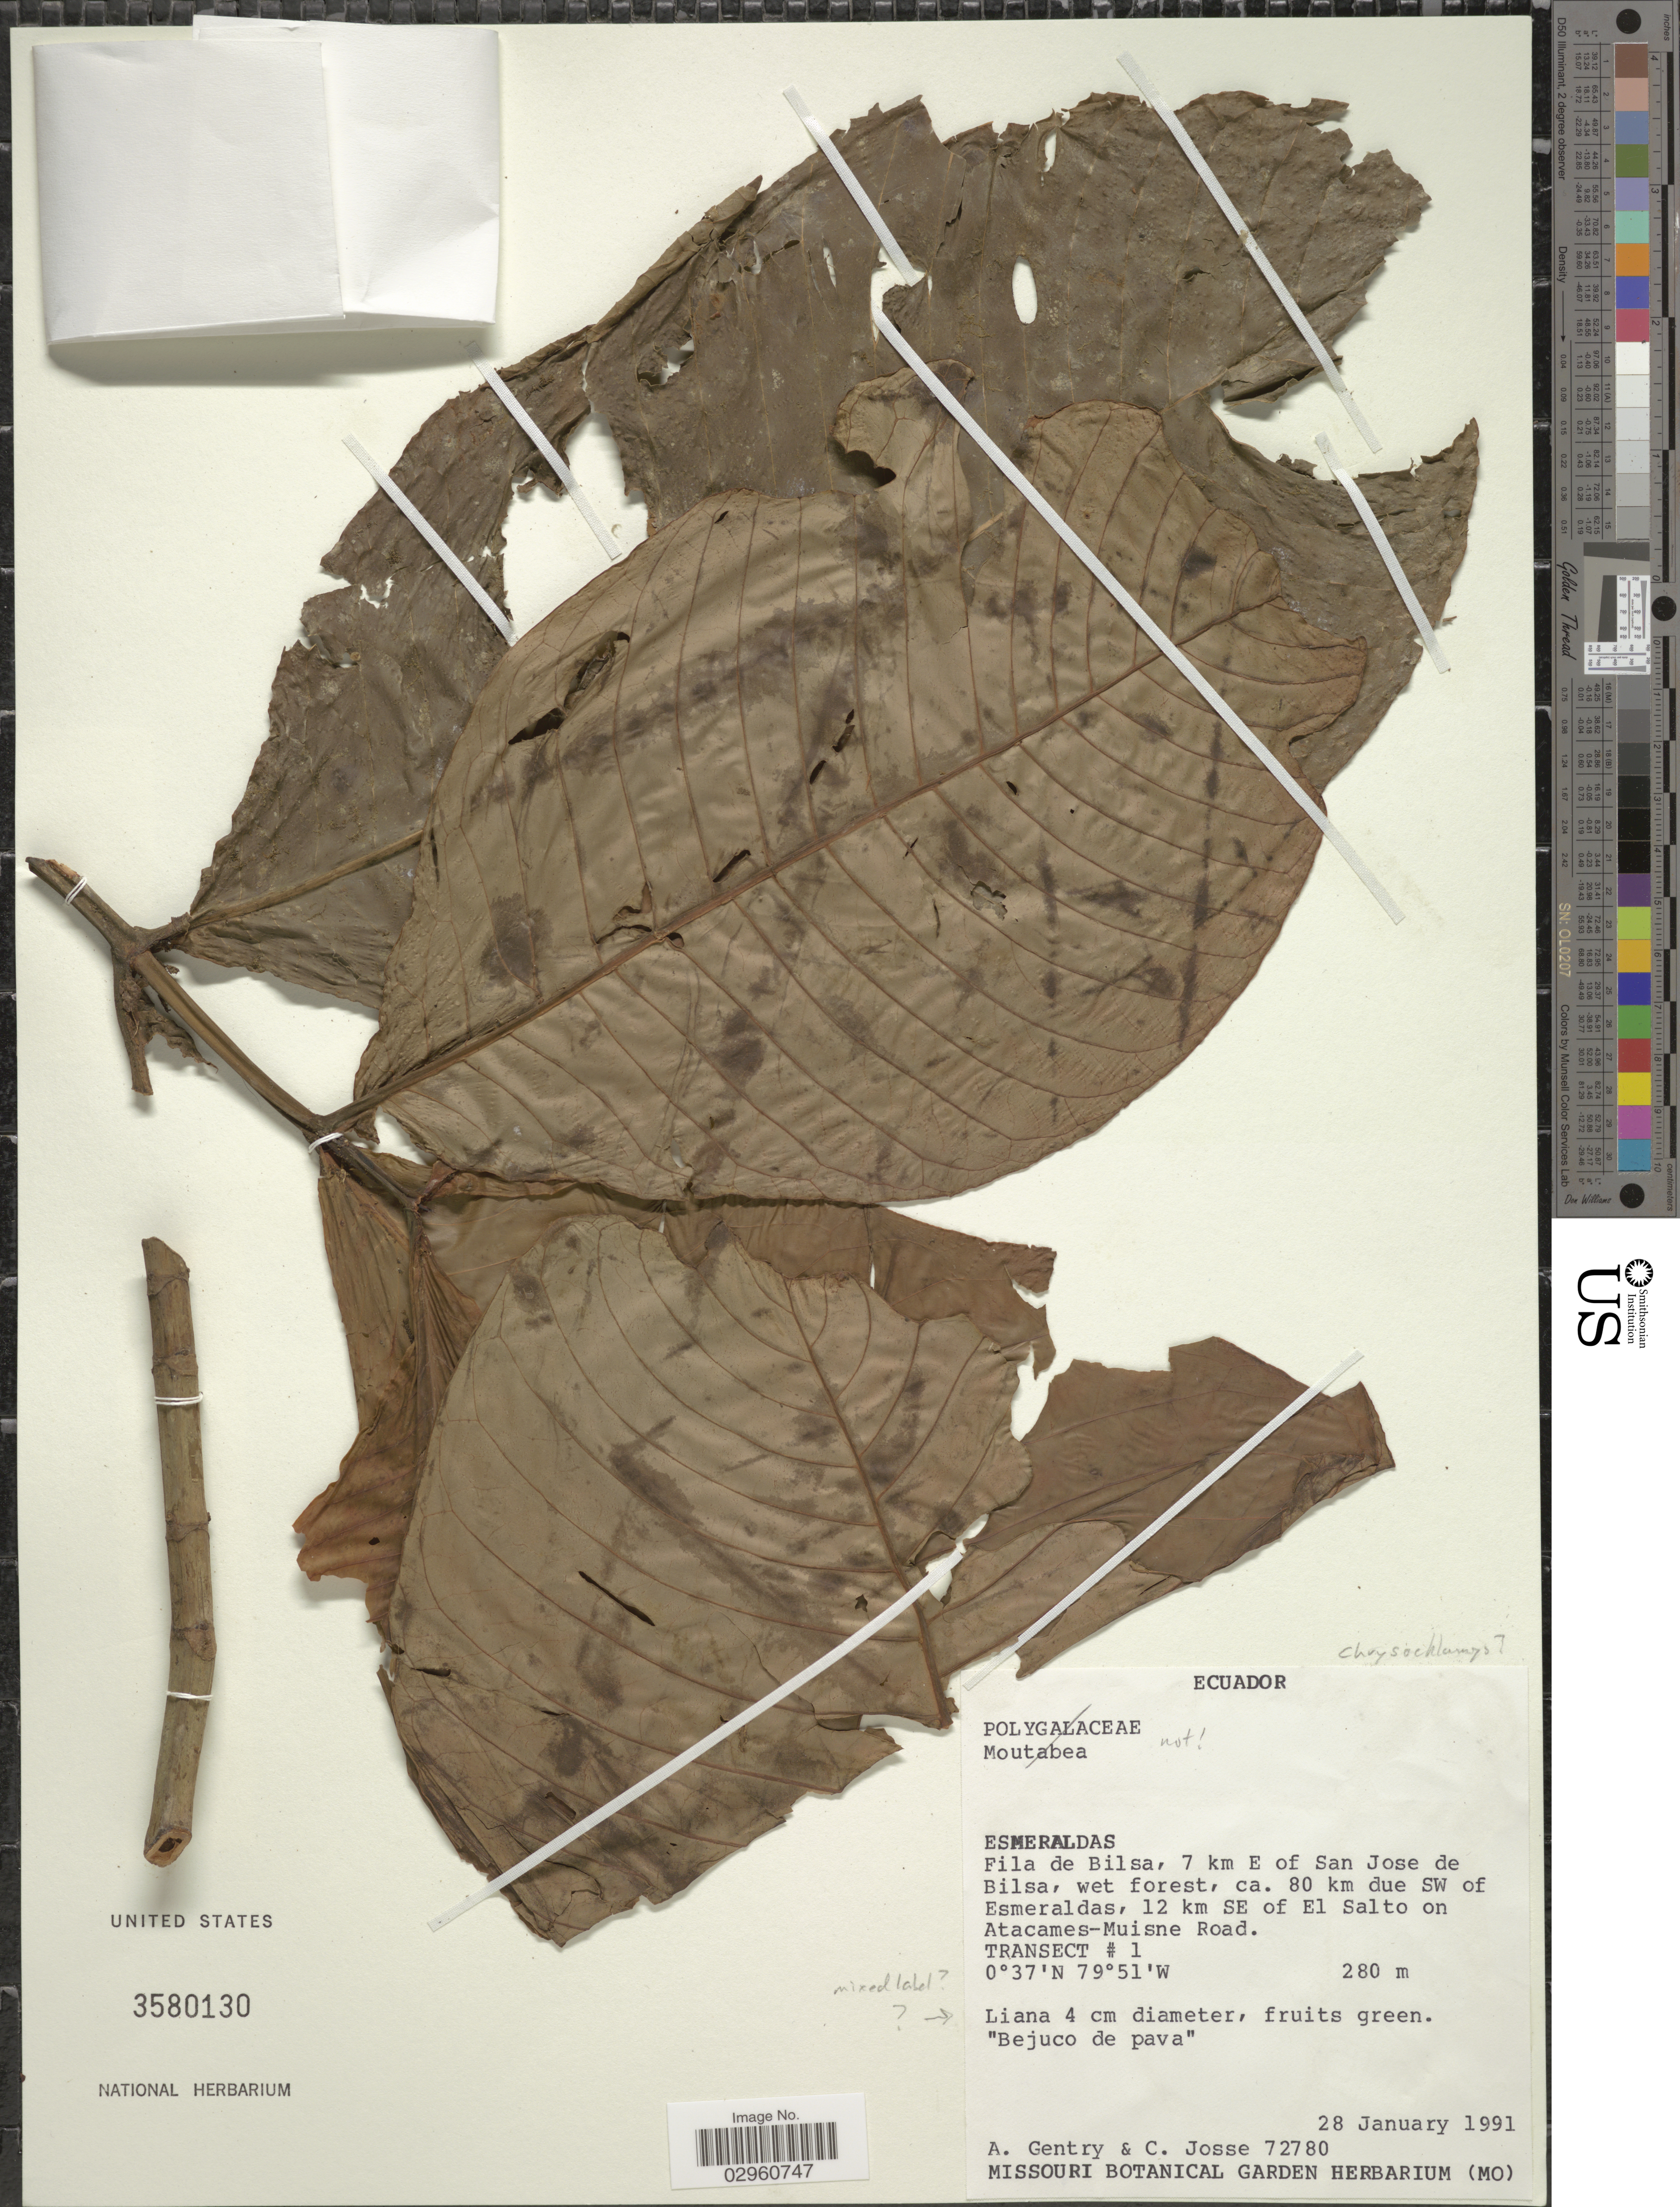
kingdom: Plantae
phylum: Tracheophyta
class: Magnoliopsida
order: Malpighiales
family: Clusiaceae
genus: Chrysochlamys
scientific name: Chrysochlamys sp.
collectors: A. H. Gentry & C. Josse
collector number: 72780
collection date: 1991-01-28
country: Ecuador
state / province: Esmeraldas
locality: Fila de Bilsa, 7 km E of San Jose de Bilsa, wet forest, ca. 80 km due SW of Esmeraldas, 12 km SE of El Salto on Atacames-Muisne Road. Transect # 1.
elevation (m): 280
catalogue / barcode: US 3580130